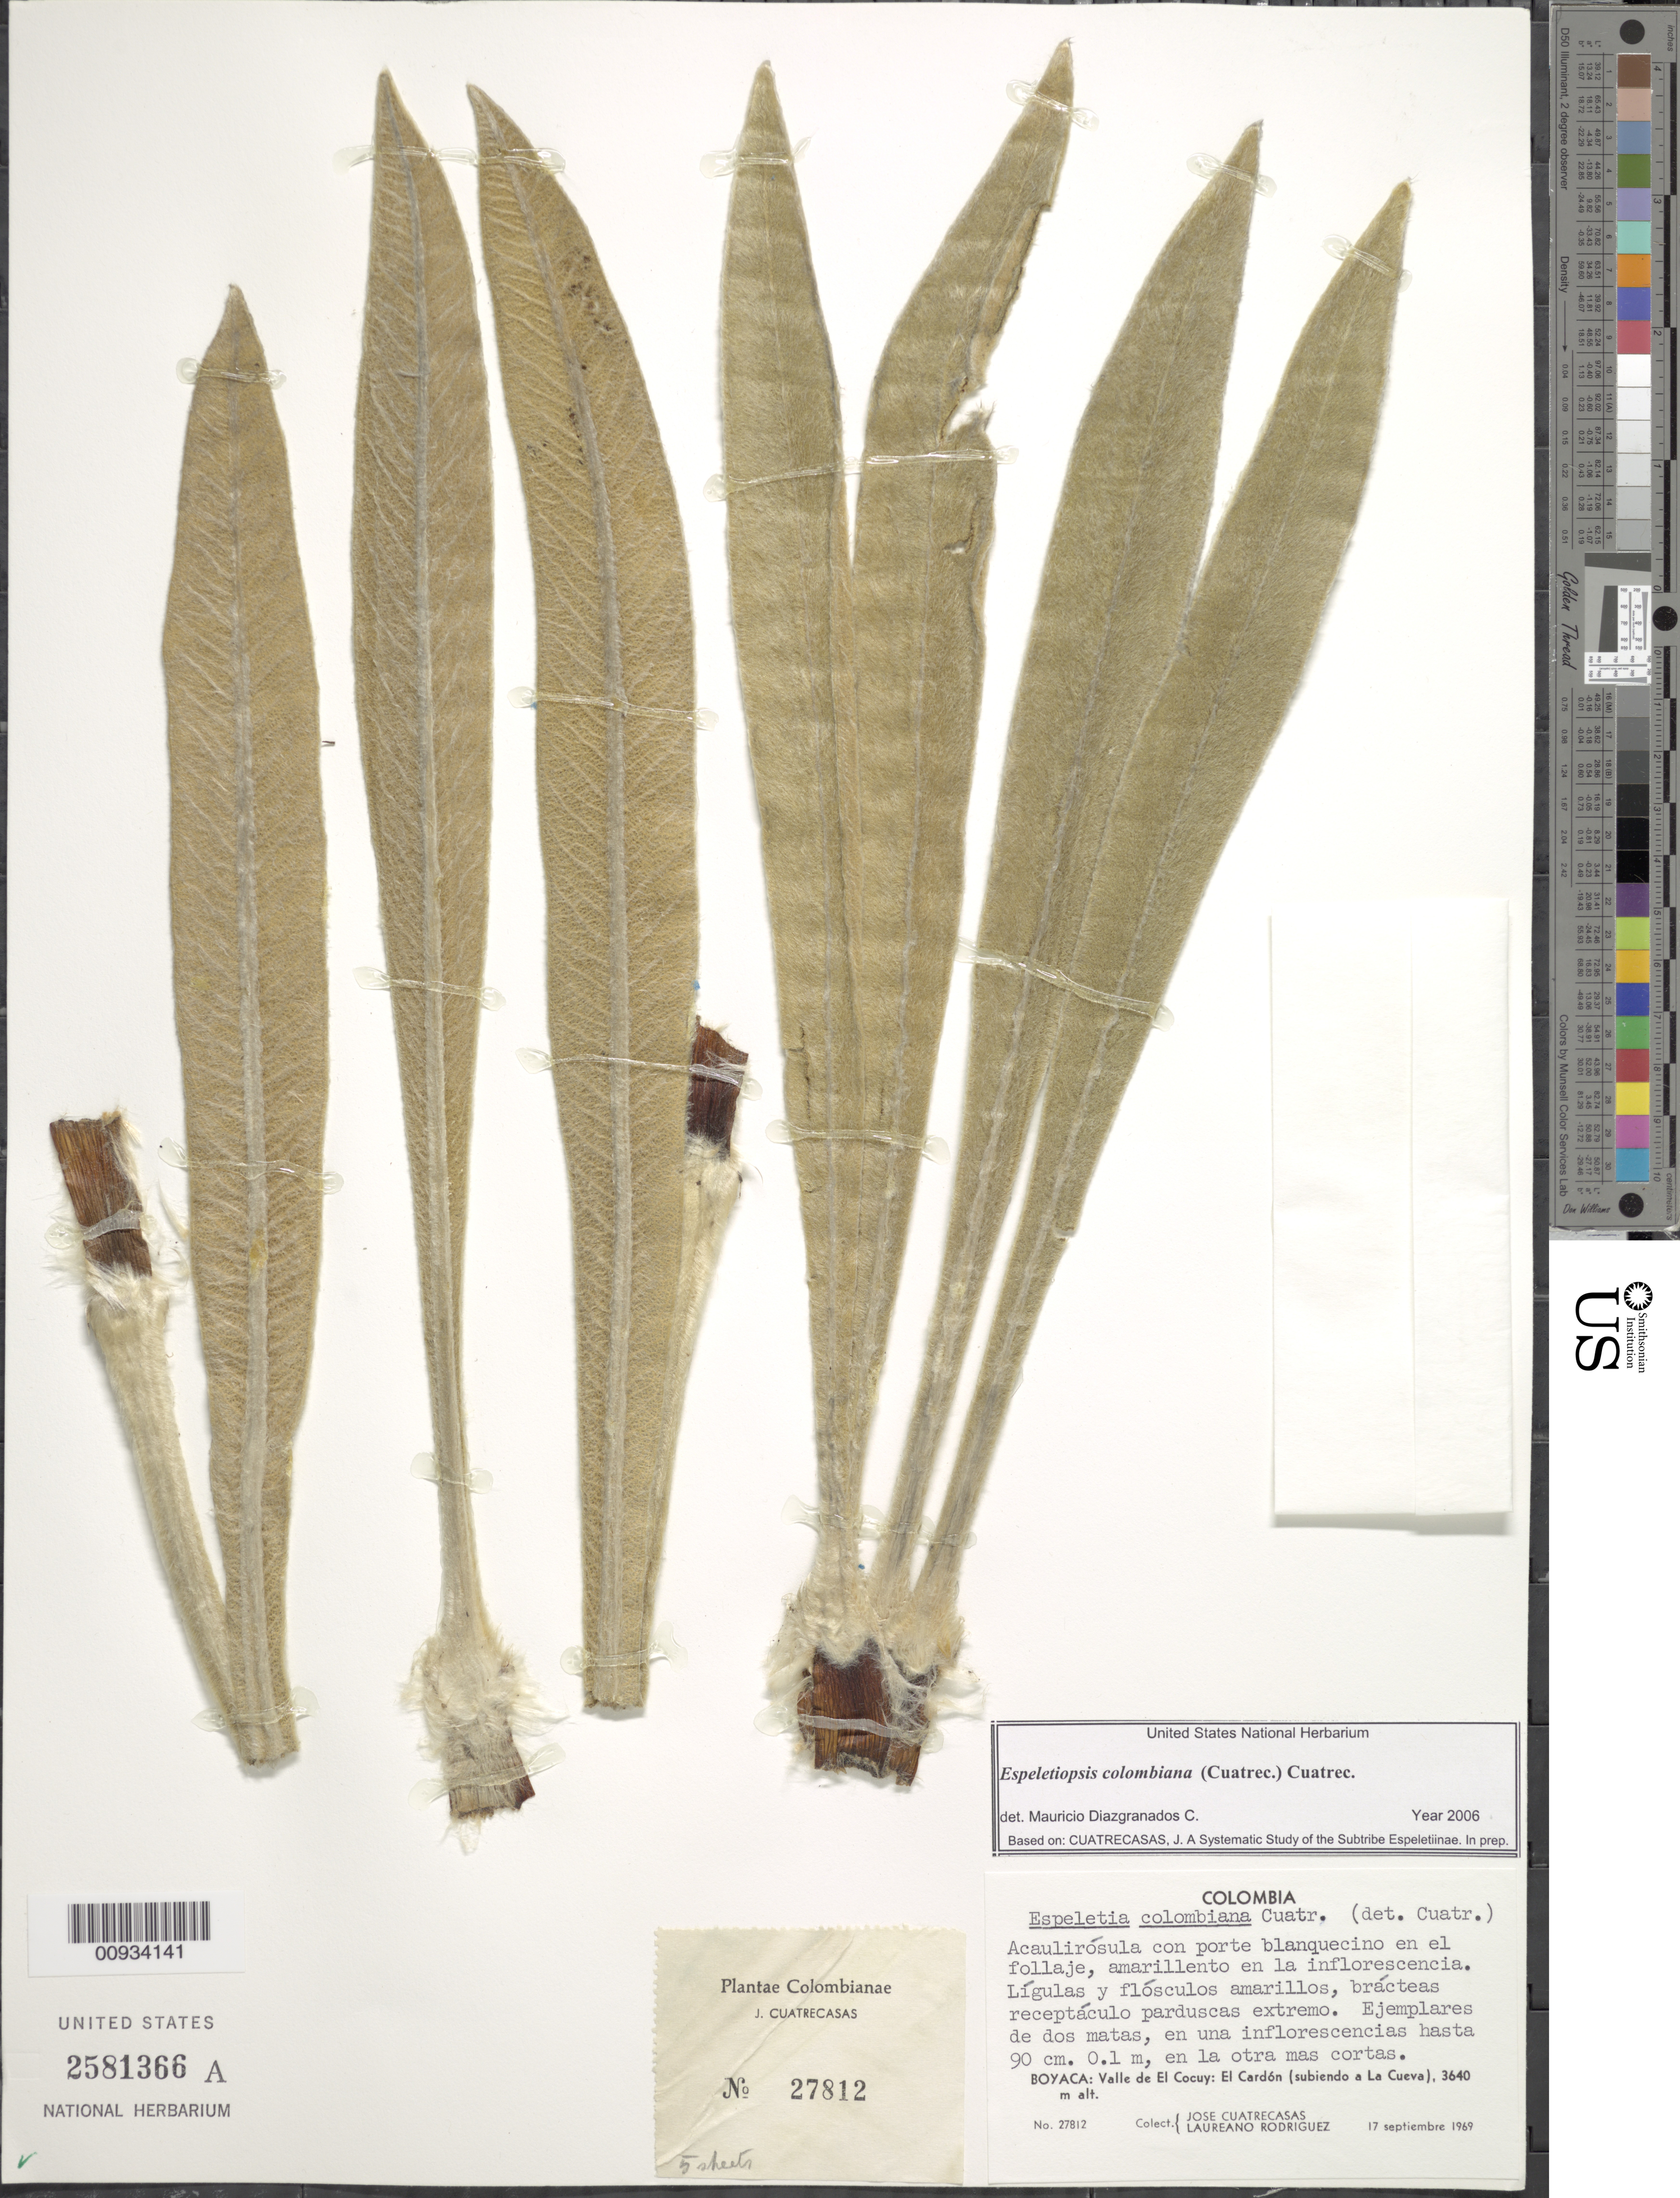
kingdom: Plantae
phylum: Tracheophyta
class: Magnoliopsida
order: Asterales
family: Asteraceae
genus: Espeletiopsis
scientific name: Espeletiopsis colombiana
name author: (Cuatrec.) Cuatrec.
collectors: J. Cuatrecasas & L. Rodriguez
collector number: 27812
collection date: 1969-09-17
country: Colombia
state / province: Boyacá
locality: Valle de El Cocuy, El Cardon (subiendo a La Cueva)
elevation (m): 3640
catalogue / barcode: US 2581366A